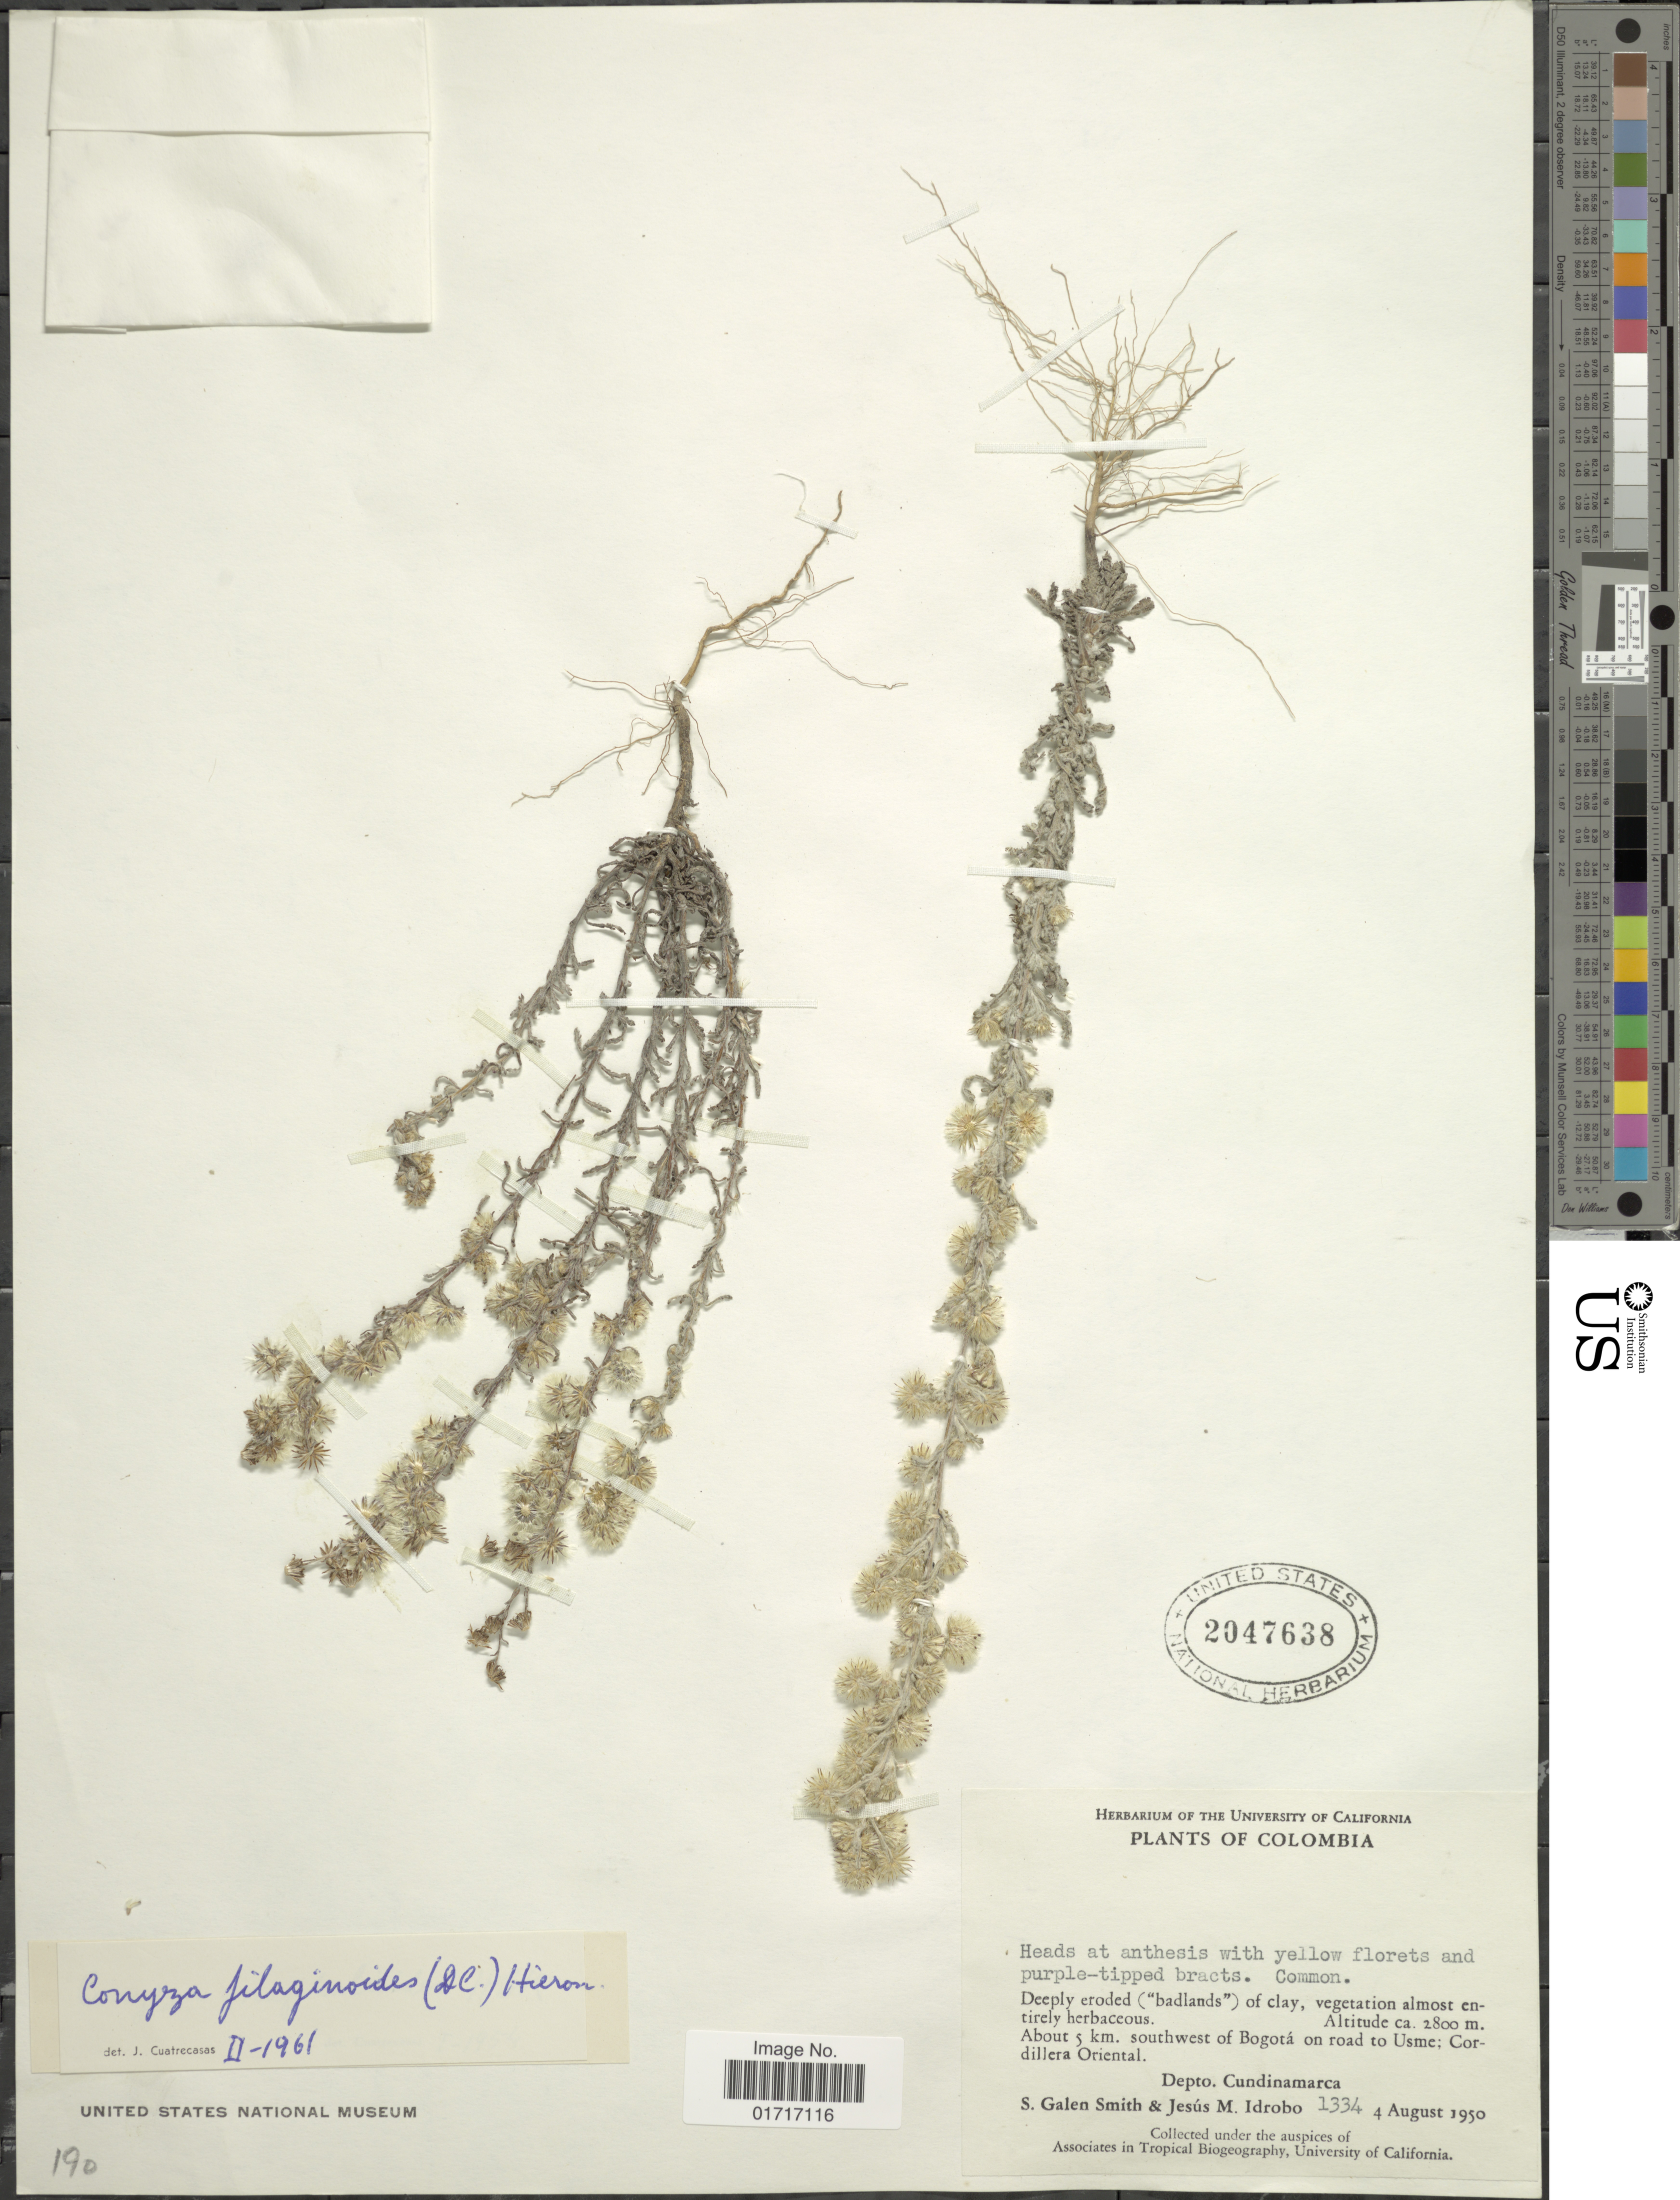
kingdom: Plantae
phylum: Tracheophyta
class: Magnoliopsida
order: Asterales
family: Asteraceae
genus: Conyza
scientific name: Conyza filaginoides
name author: (DC.) Hieron.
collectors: S. G. Smith & J. M. Idrobo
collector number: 1334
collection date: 1950-08-04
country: Colombia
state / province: Cundinamarca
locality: About 5 km. soiuthwest of Bogota on road to Usme; Cordillera Oriental. Depto. Cundinamarca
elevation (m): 2800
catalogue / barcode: US 2047638